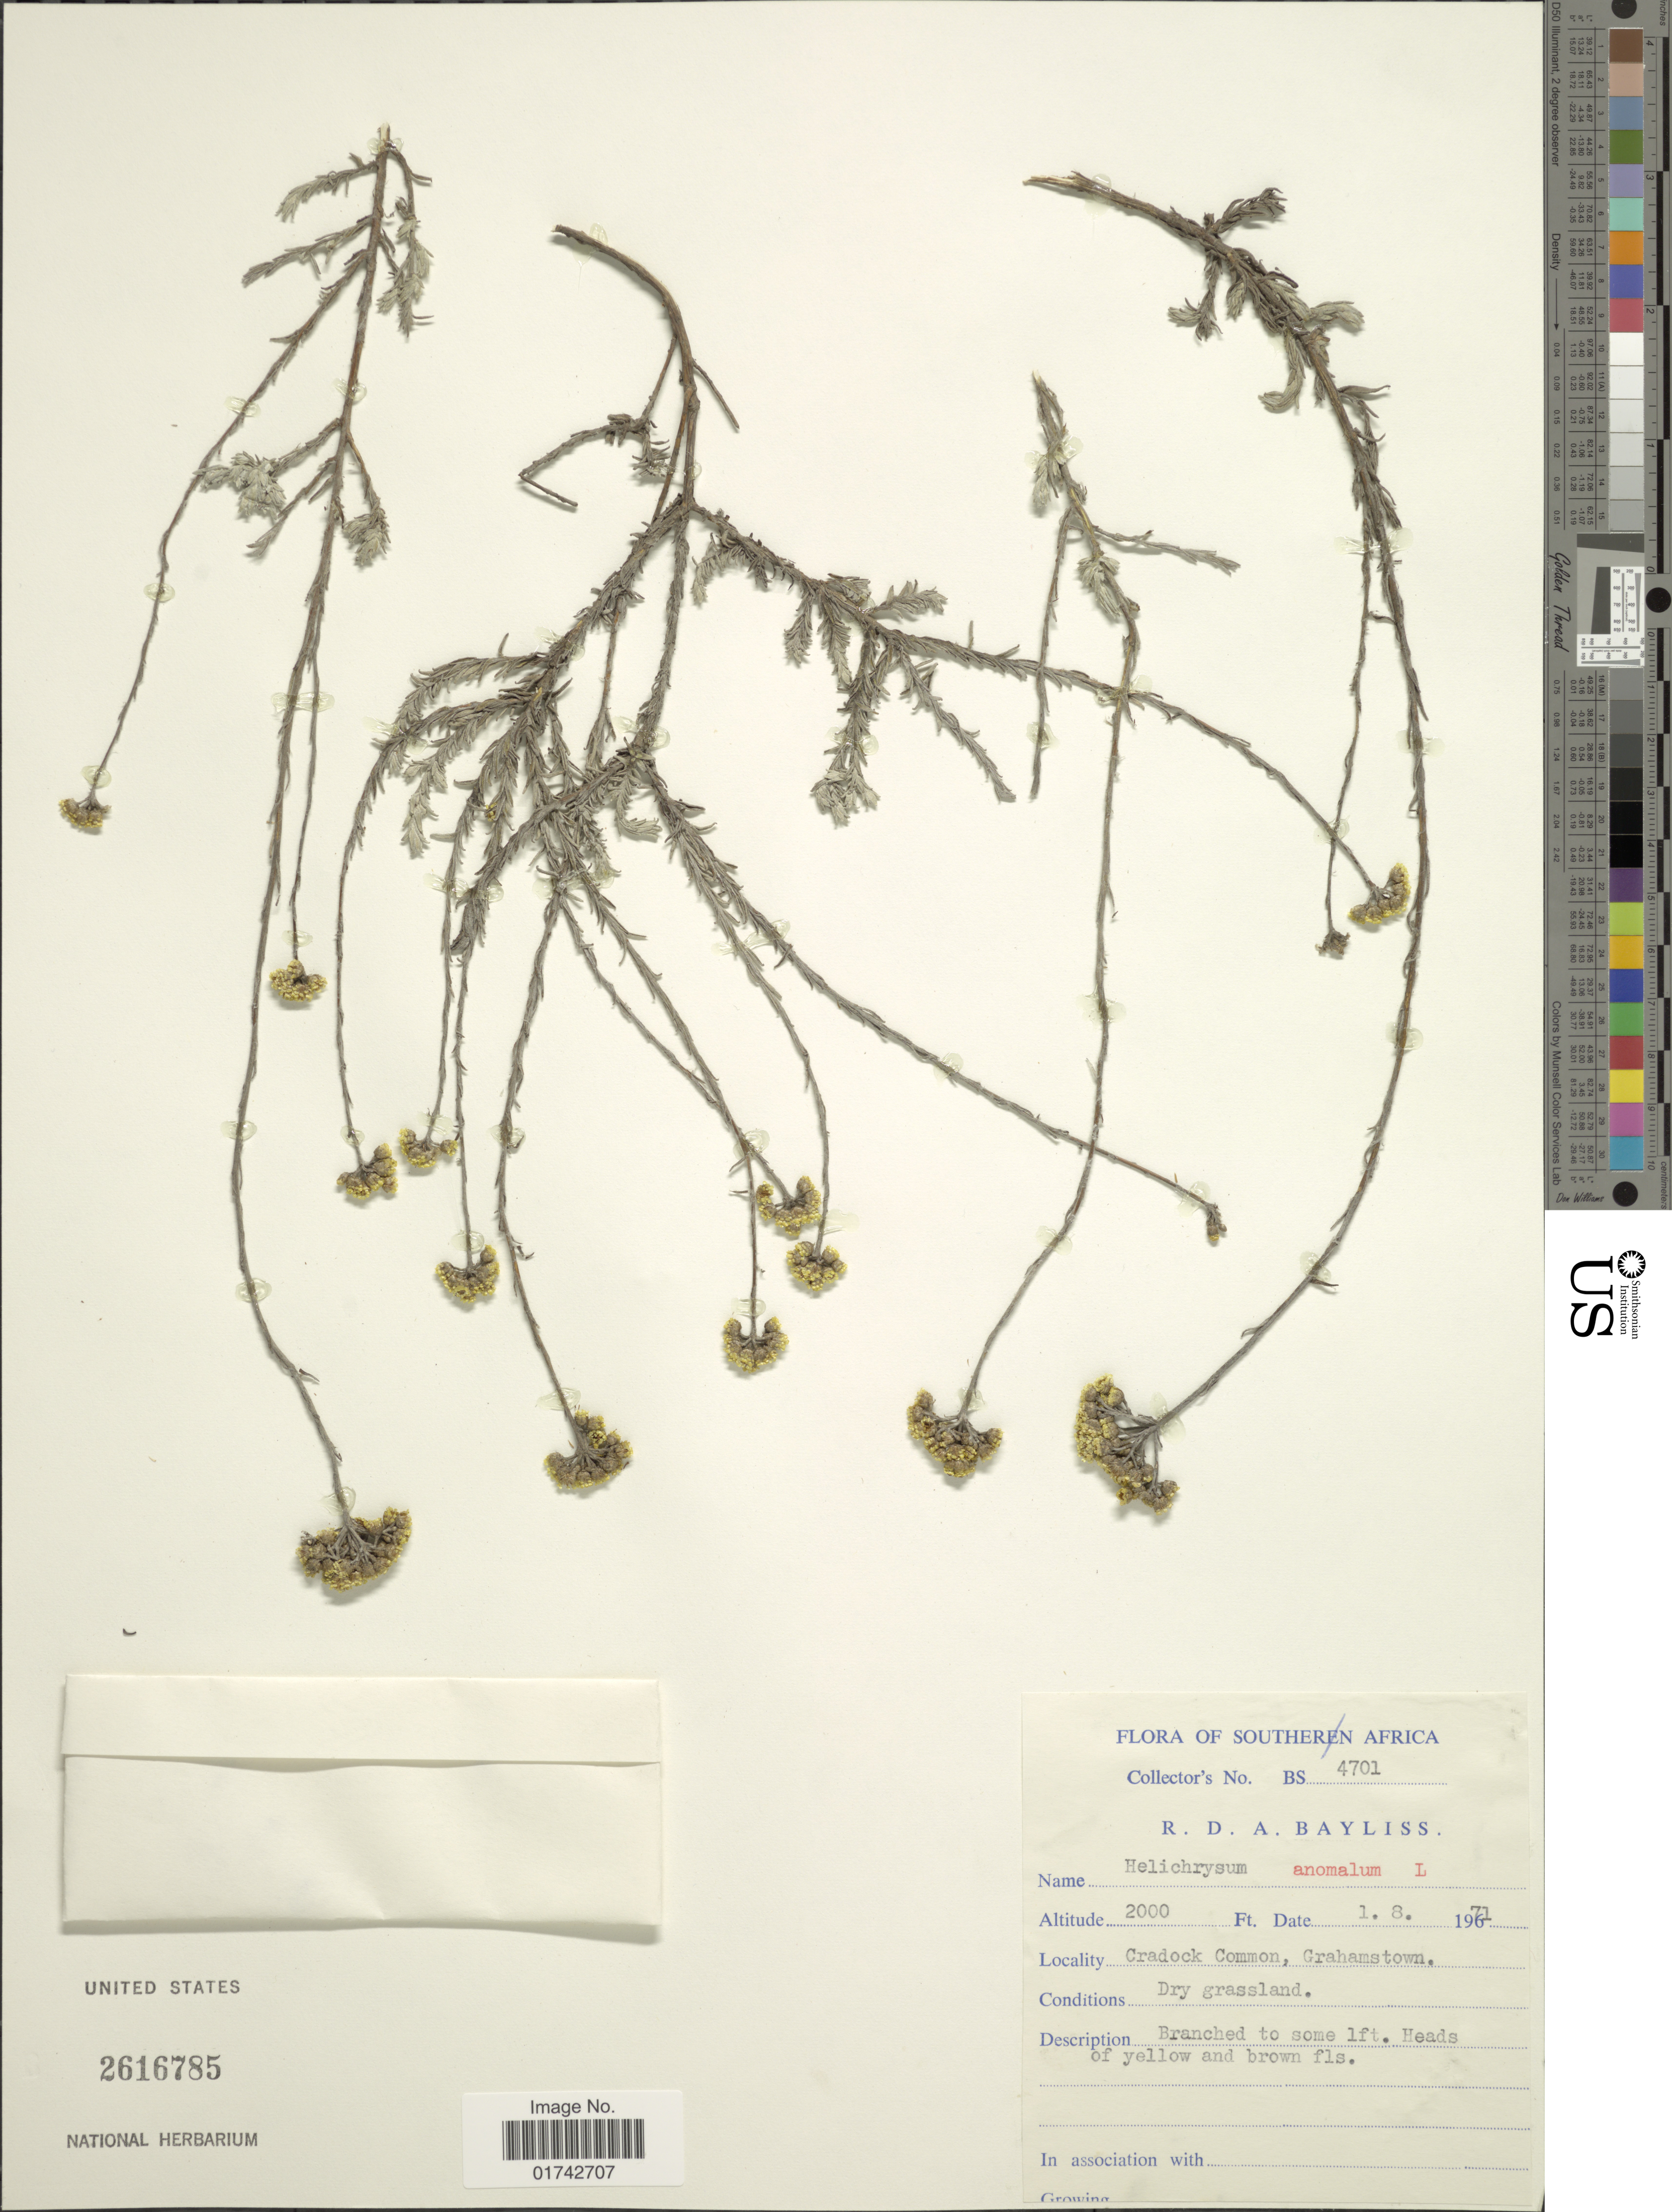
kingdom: Plantae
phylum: Tracheophyta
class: Magnoliopsida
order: Asterales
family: Asteraceae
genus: Helichrysum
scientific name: Helichrysum anomalum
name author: Less.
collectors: R. Bayliss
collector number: BS 4701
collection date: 1971-08-01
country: South Africa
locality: Southern Africa. Cradock Common, Grahamstown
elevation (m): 610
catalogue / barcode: US 2616785